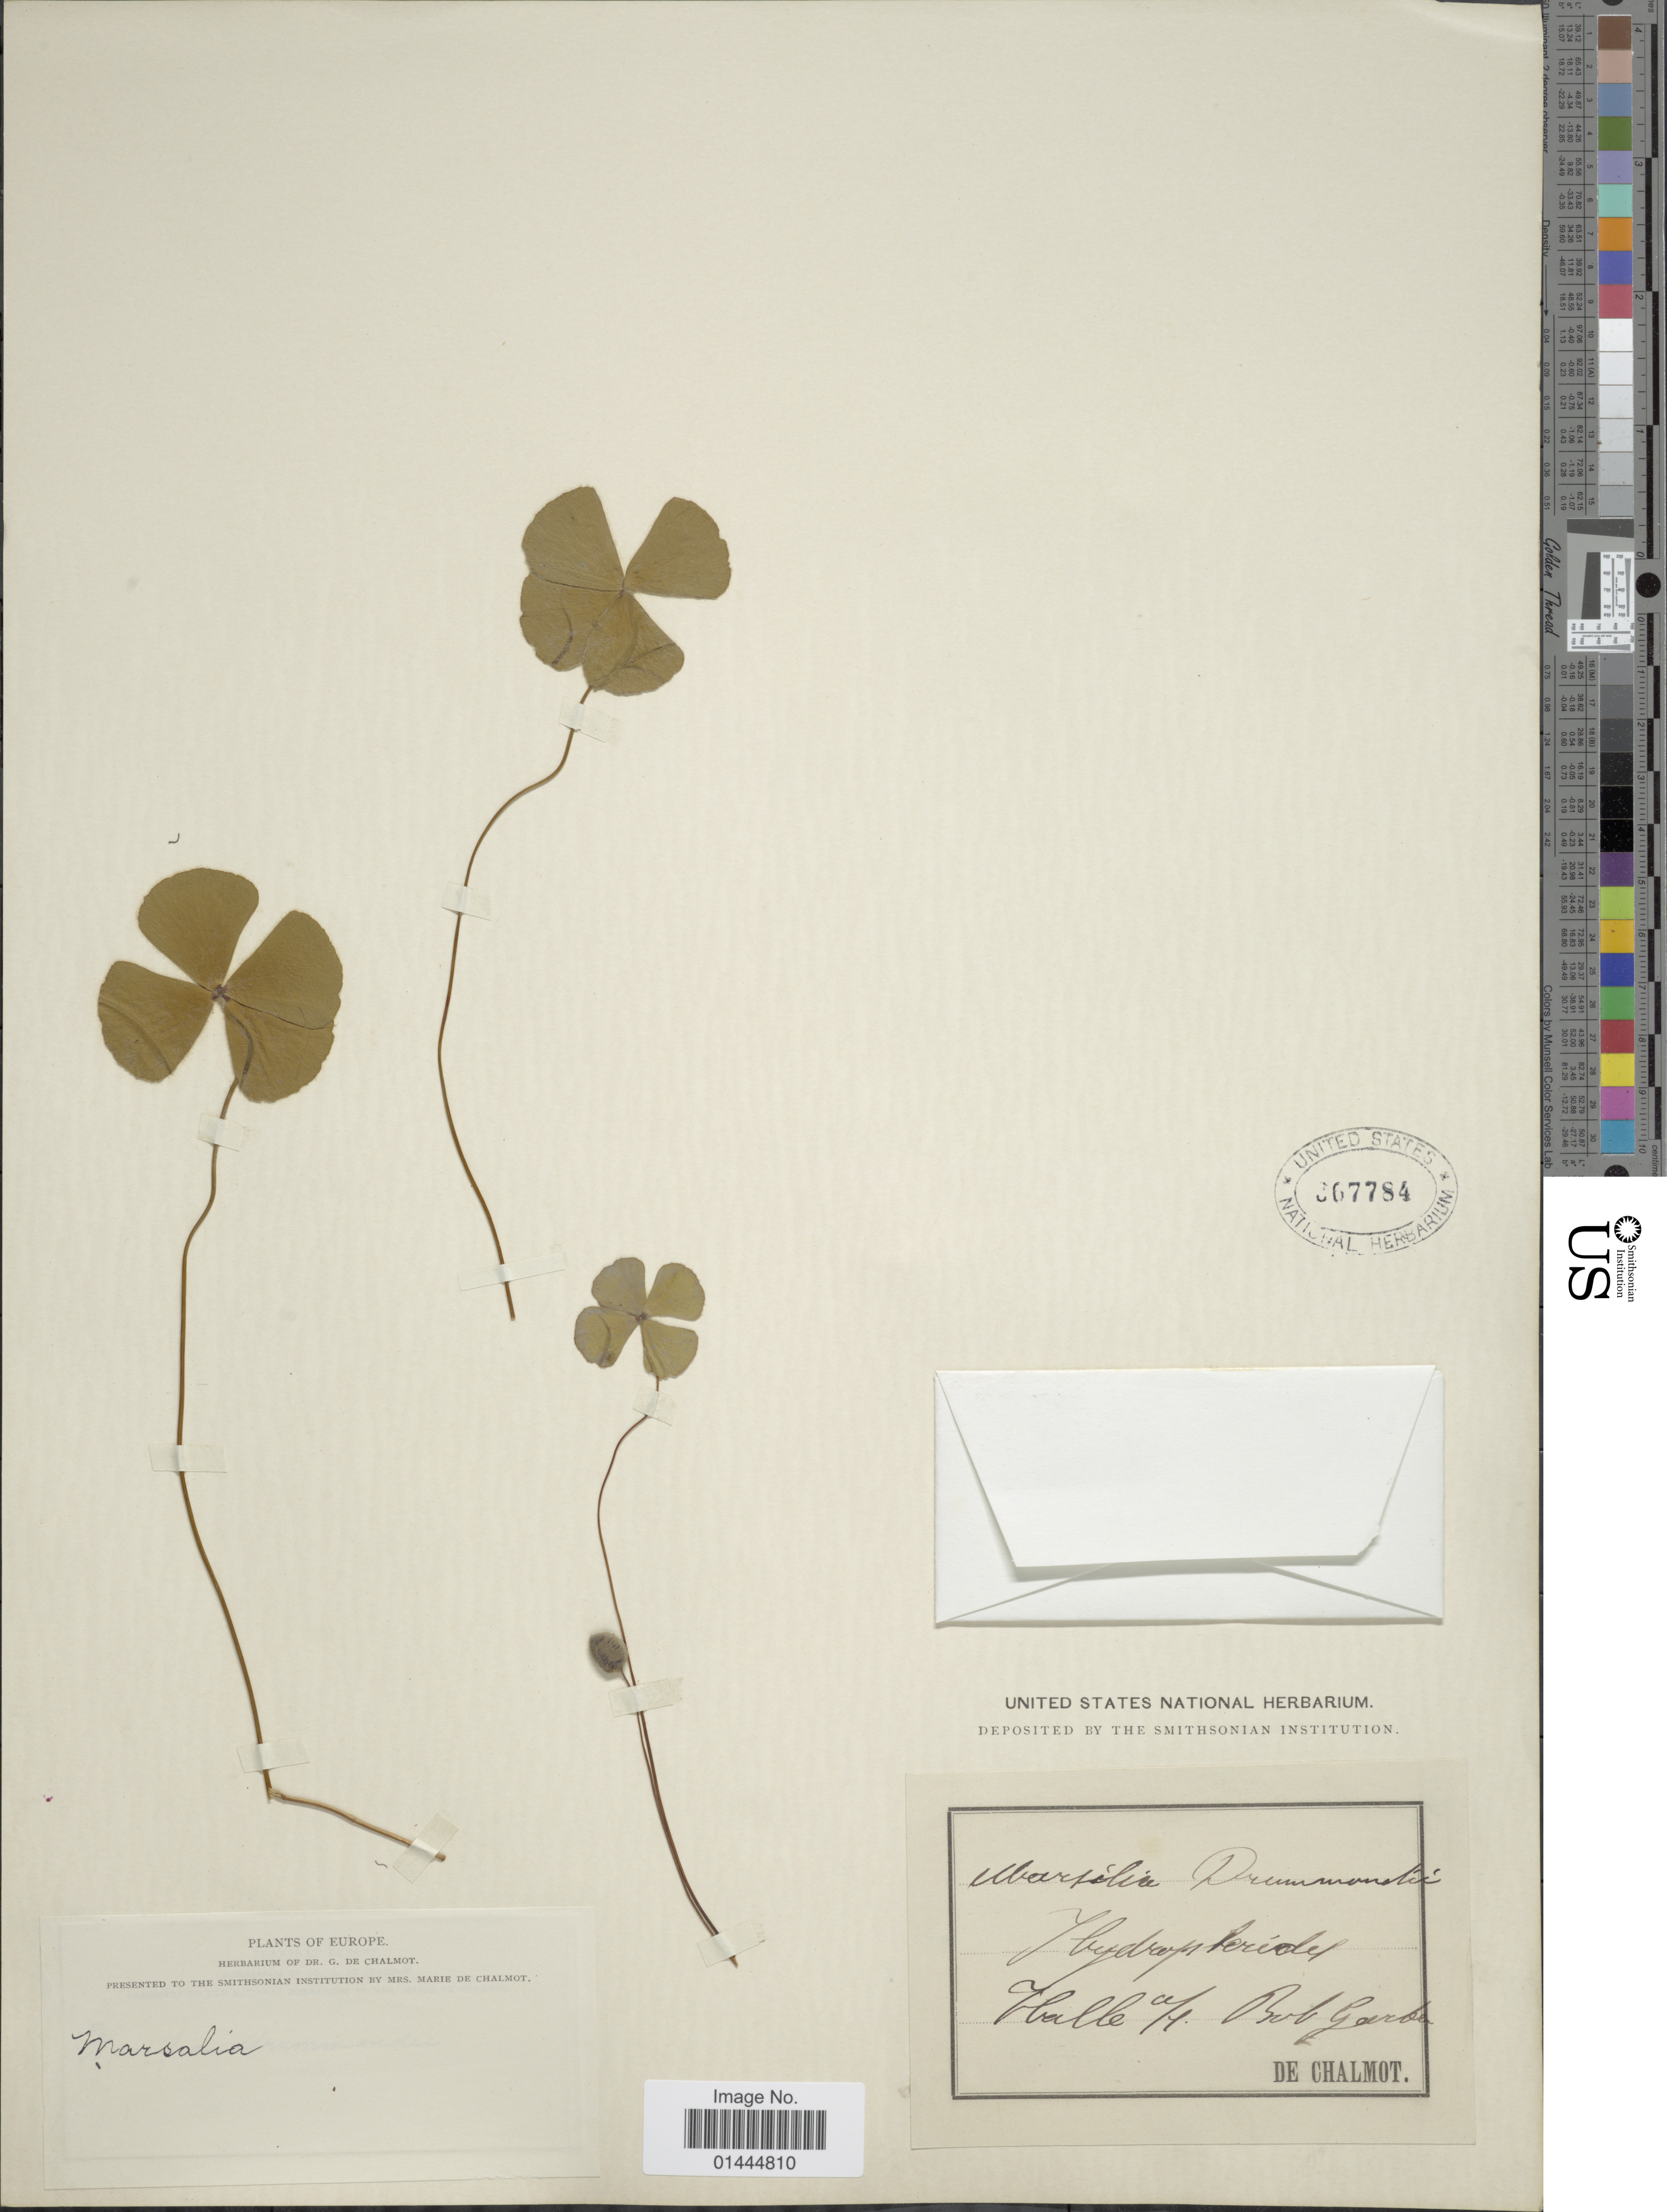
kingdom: Plantae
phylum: Tracheophyta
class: Polypodiopsida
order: Salviniales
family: Marsileaceae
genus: Marsilea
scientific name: Marsilea drummondii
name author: A. Braun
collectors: G. de Chalmot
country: Germany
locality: Europe, Halle of Bot. Garden. [interpreted]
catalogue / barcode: US 367784